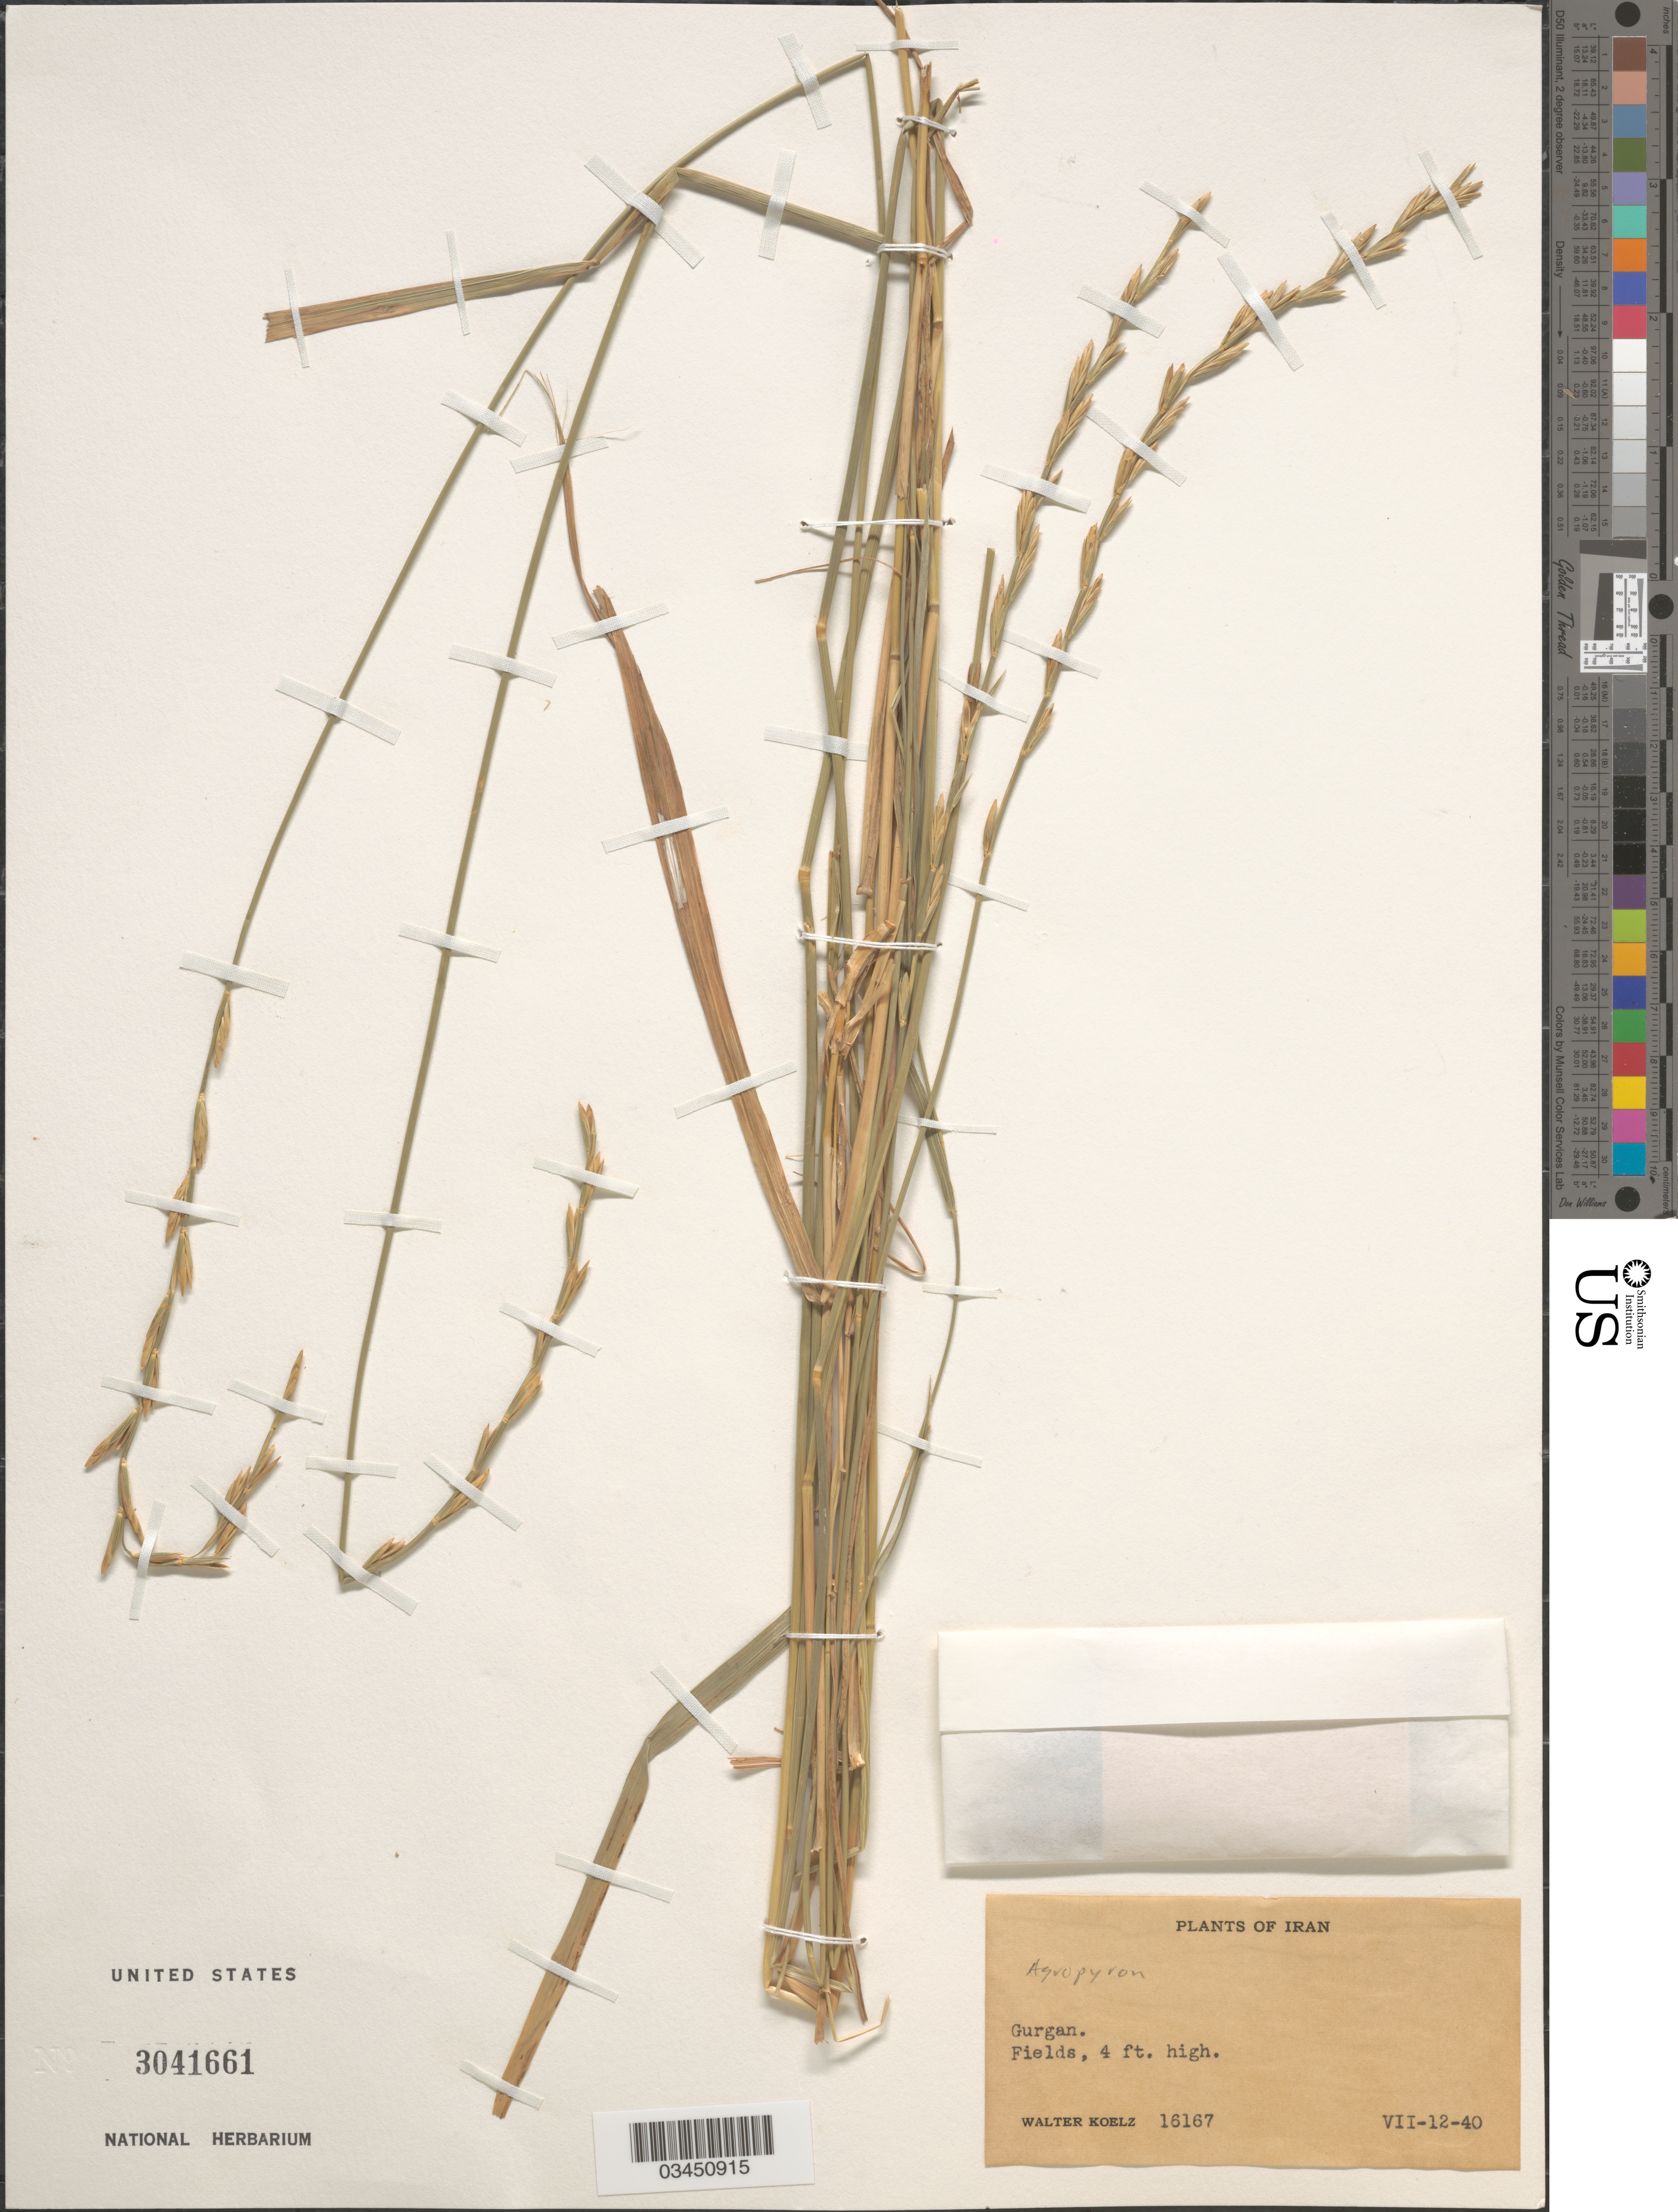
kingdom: Plantae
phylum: Tracheophyta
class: Liliopsida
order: Poales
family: Poaceae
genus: Elymus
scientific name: Elymus sp.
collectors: W. N. Koelz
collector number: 16167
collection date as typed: Transcribed d/m/y: 12/7/40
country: Iran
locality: Gurgan.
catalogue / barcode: US 3041661